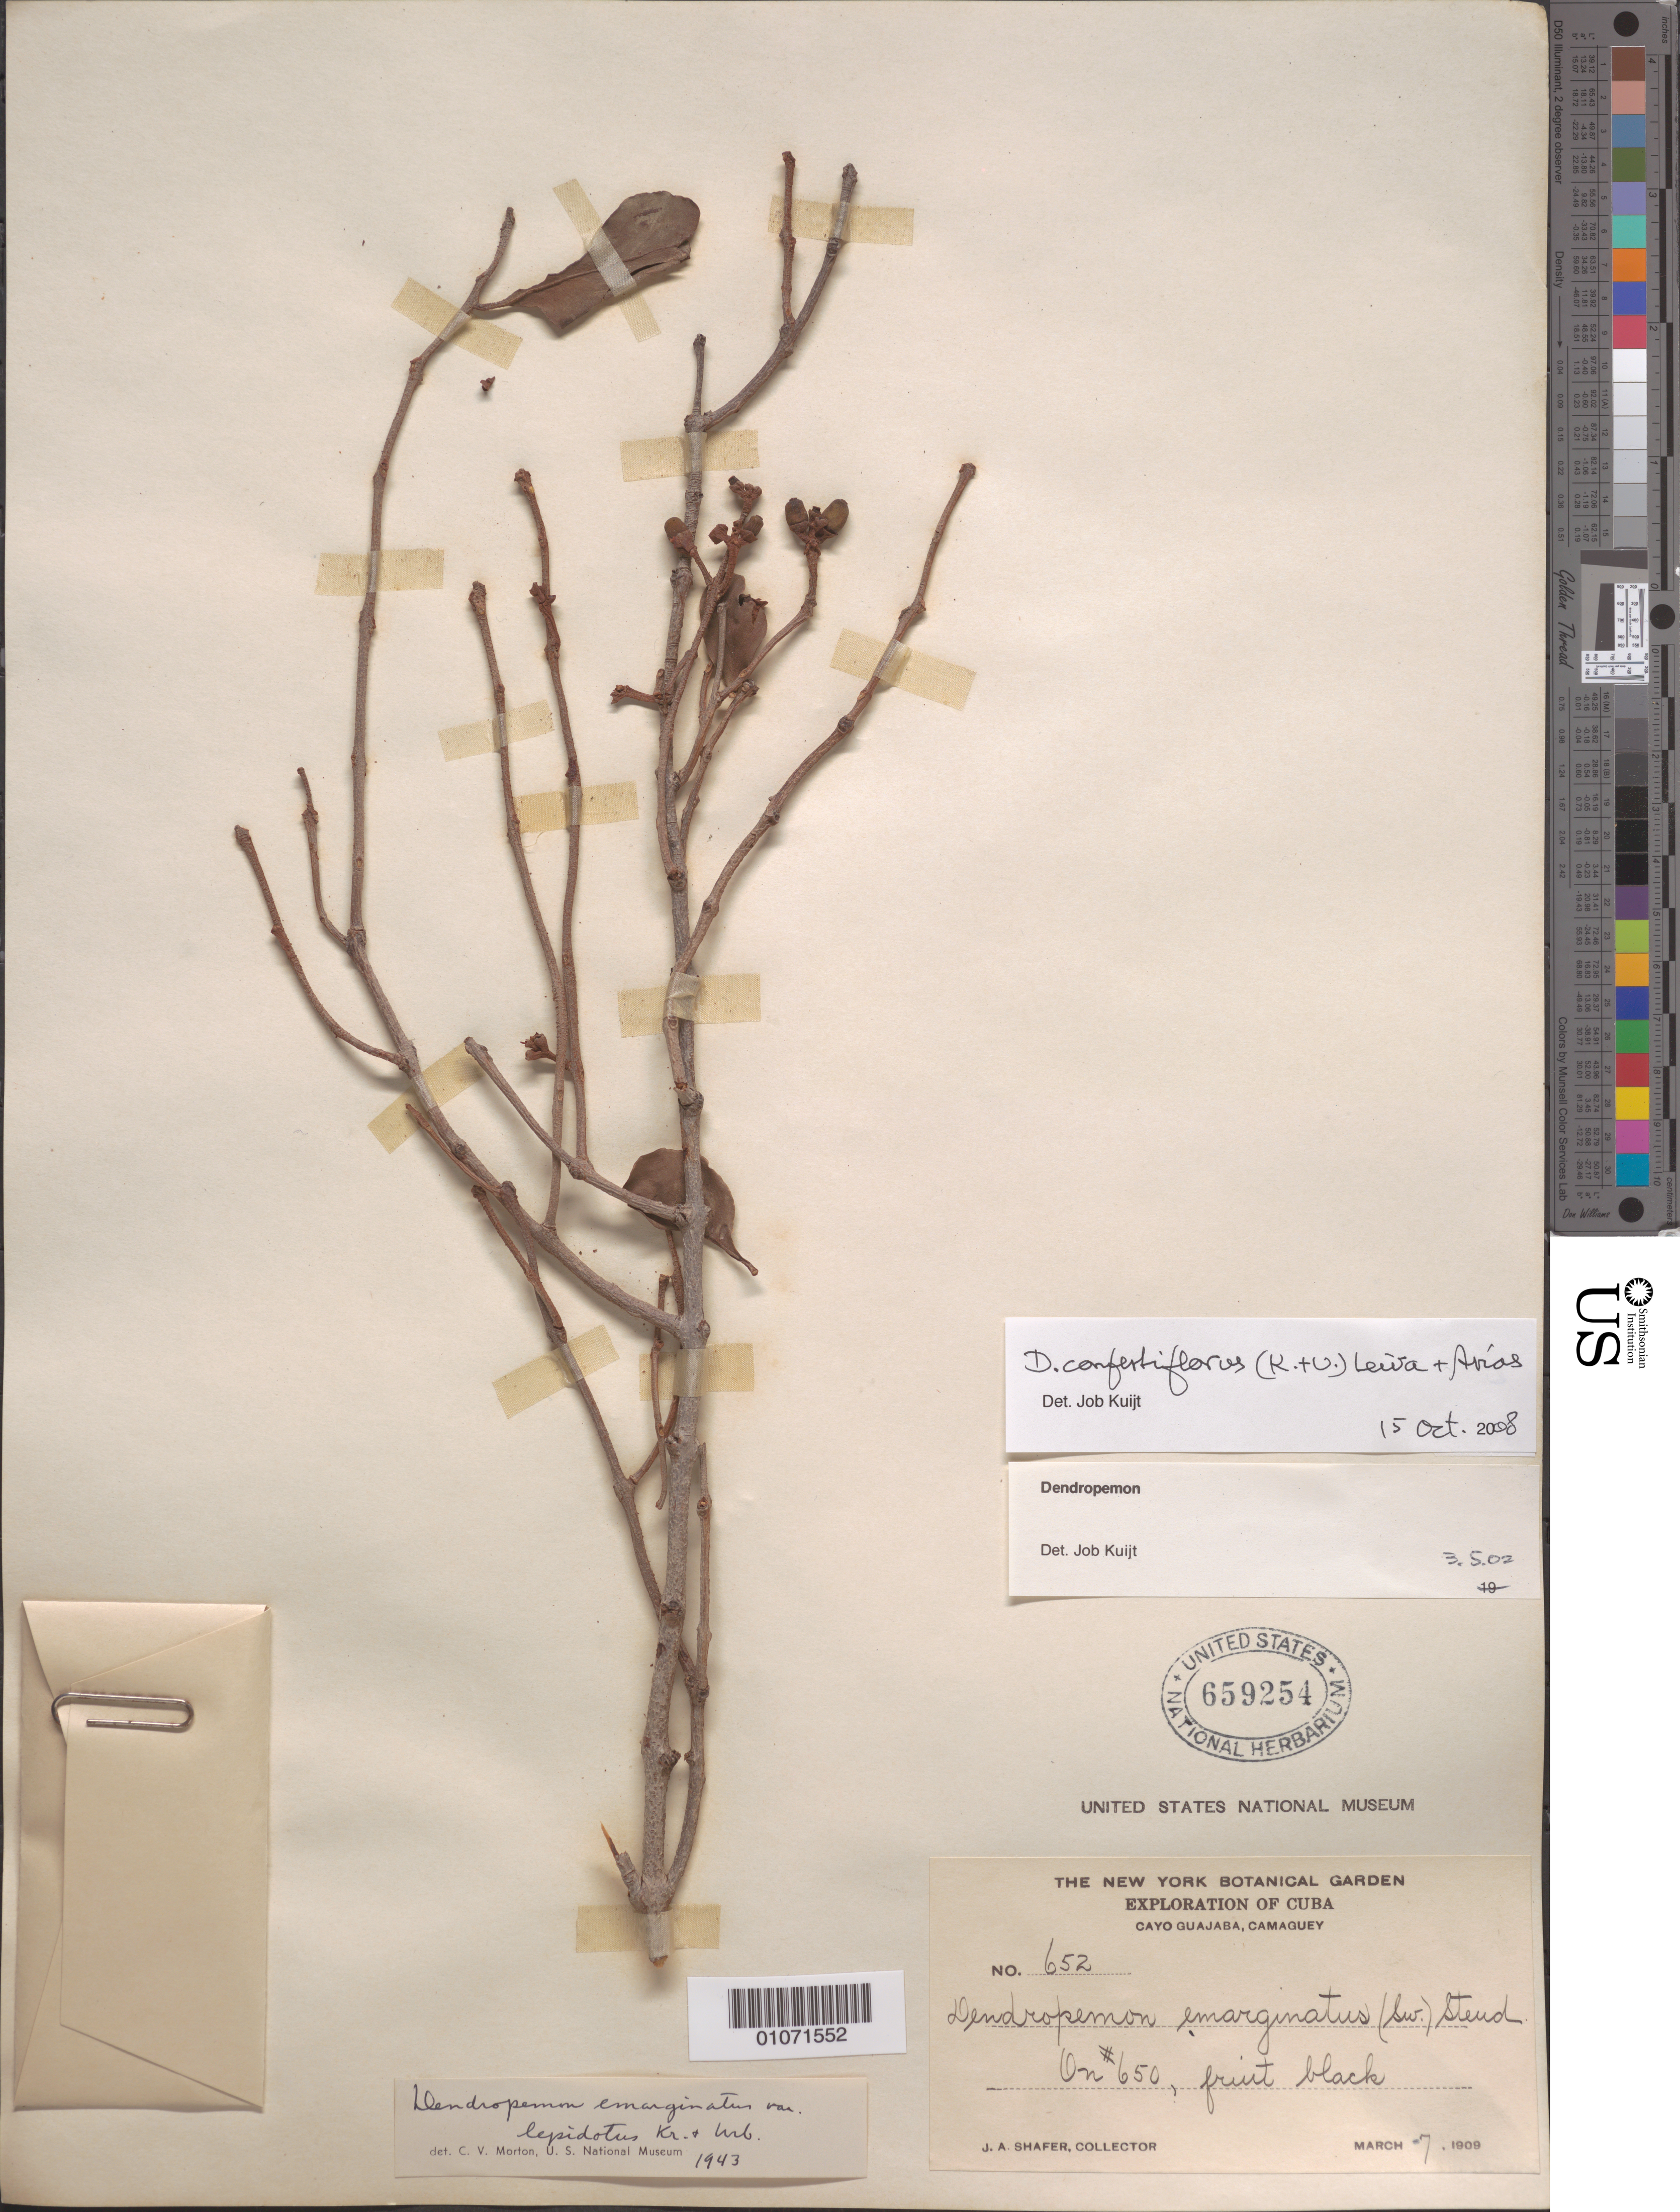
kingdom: Plantae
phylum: Tracheophyta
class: Magnoliopsida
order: Santalales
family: Loranthaceae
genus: Dendropemon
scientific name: Dendropemon confertiflorus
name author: (Krug & Urb.) Leiva & I. Arias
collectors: J. A. Shafer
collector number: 652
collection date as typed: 07 Mar 1909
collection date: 1909-03-07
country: Cuba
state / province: Camagüey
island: Cuba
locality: Cayo Guajaba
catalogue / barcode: US 659254